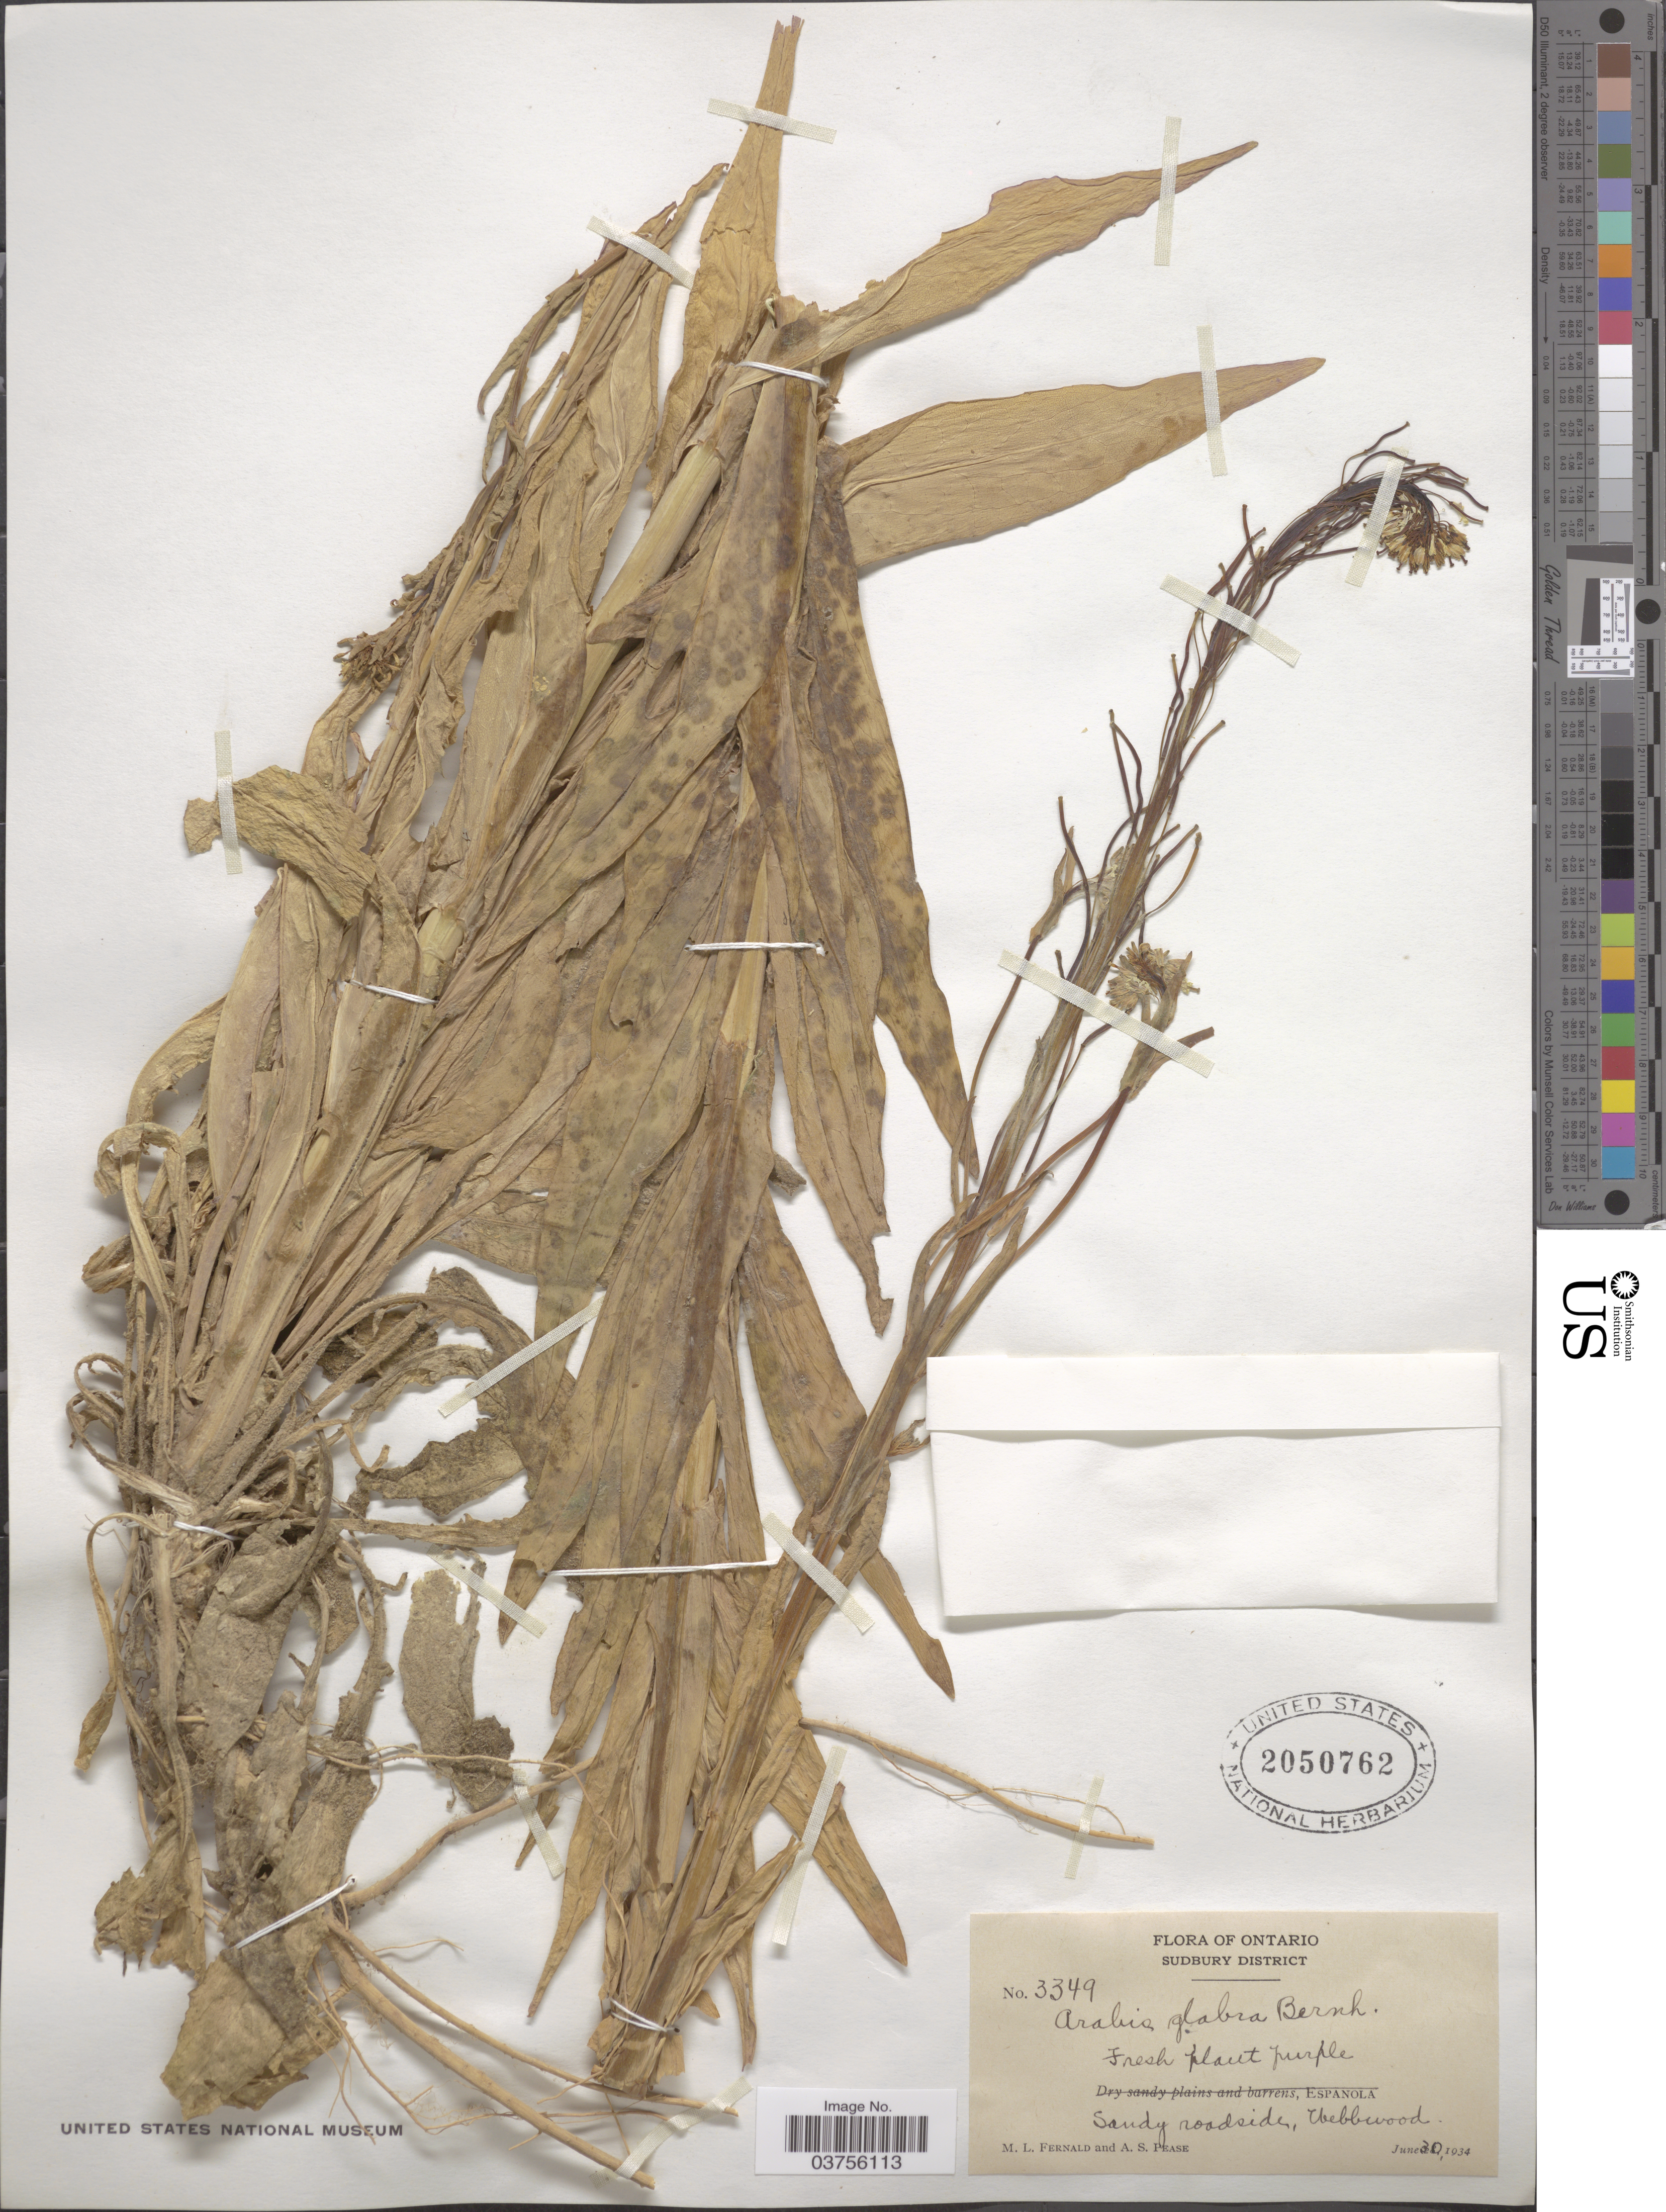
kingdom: Plantae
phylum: Tracheophyta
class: Magnoliopsida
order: Brassicales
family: Brassicaceae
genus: Turritis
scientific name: Turritis glabra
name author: L.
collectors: M. L. Fernald & A. S. Pease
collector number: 3349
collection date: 1934-06-30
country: Canada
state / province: Ontario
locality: Sudbury District. Webbwood.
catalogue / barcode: US 2050762